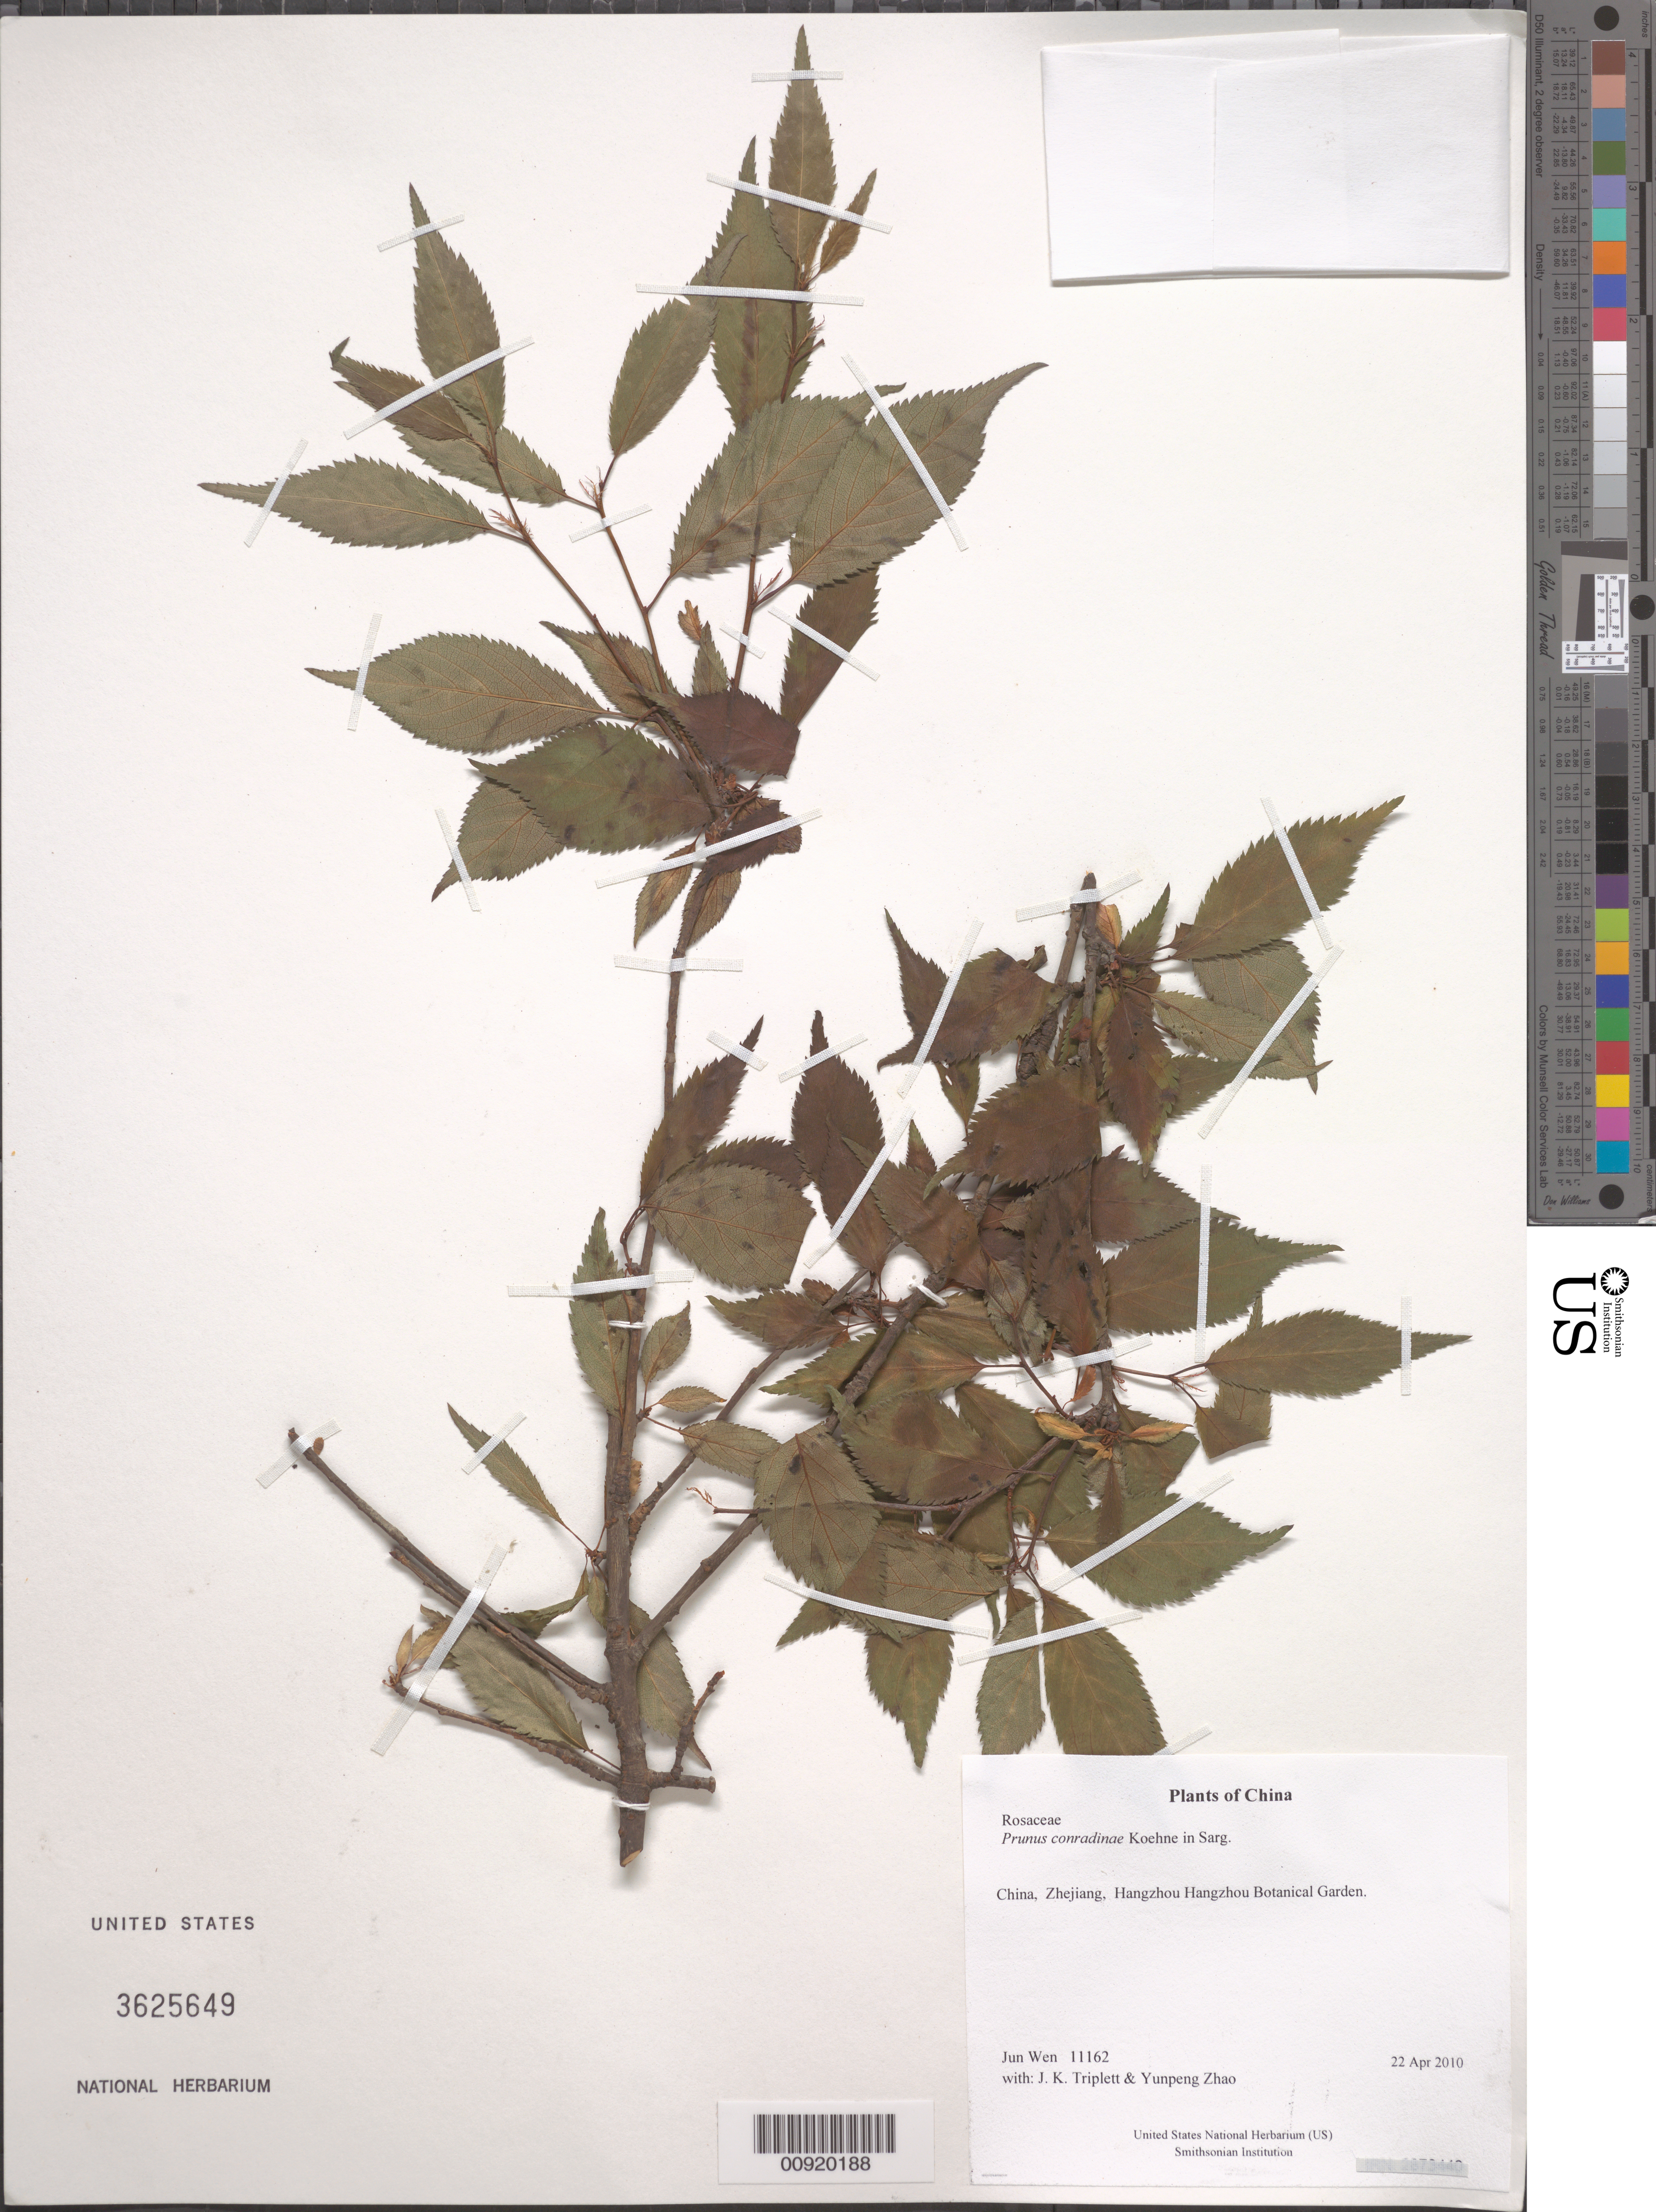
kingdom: Plantae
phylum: Tracheophyta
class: Magnoliopsida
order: Rosales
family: Rosaceae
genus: Prunus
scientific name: Prunus conradinae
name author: Koehne in Sarg.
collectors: J. Wen, J. K. Triplett & Yunpeng Zhao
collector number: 11162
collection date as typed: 22 Apr 2010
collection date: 2010-04-22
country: China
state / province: Zhejiang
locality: Hangzhou Hangzhou Botanical Garden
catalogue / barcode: US 3625649